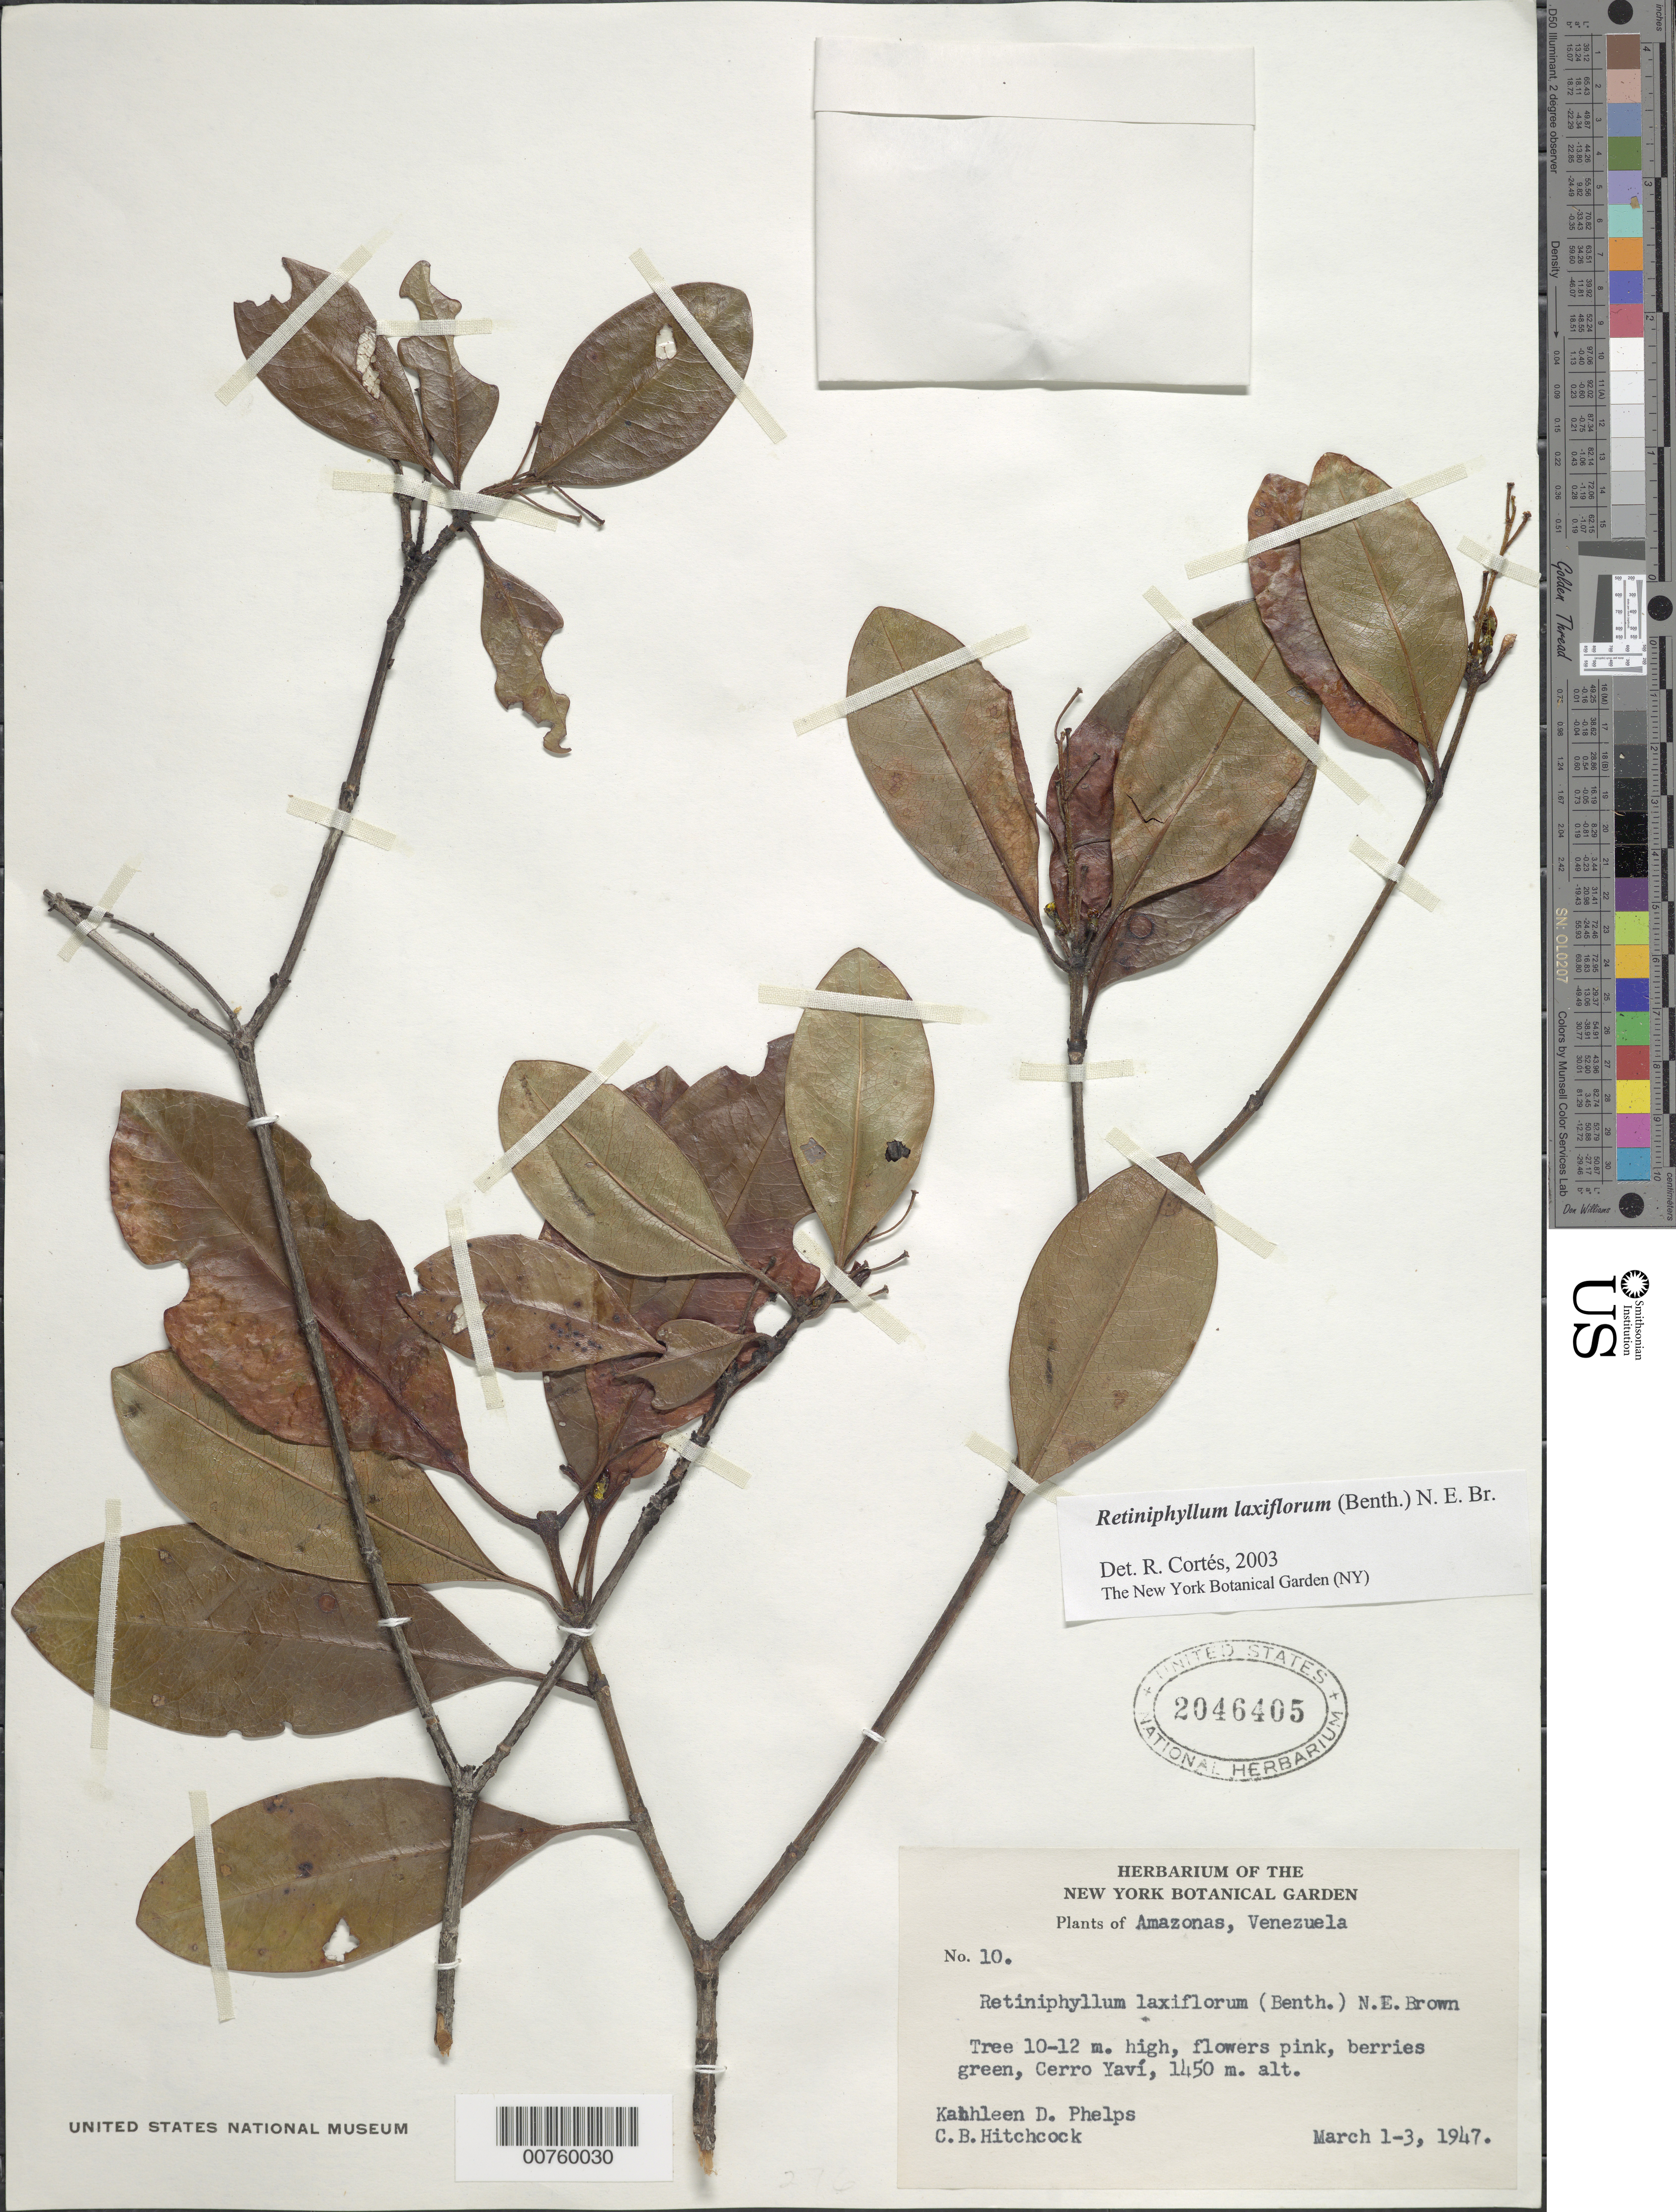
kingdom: Plantae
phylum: Tracheophyta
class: Magnoliopsida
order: Gentianales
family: Rubiaceae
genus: Retiniphyllum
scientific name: Retiniphyllum laxiflorum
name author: (Benth.) N.E. Br.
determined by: Cortes R., G.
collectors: K. D. Phelps & C. B. Hitchcock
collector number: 10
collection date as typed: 1-Mar-47 to 3-Mar-47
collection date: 1947-03-01/1947-03-03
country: Venezuela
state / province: Amazonas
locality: Cerro Yaví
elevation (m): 1450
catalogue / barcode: US 2046405